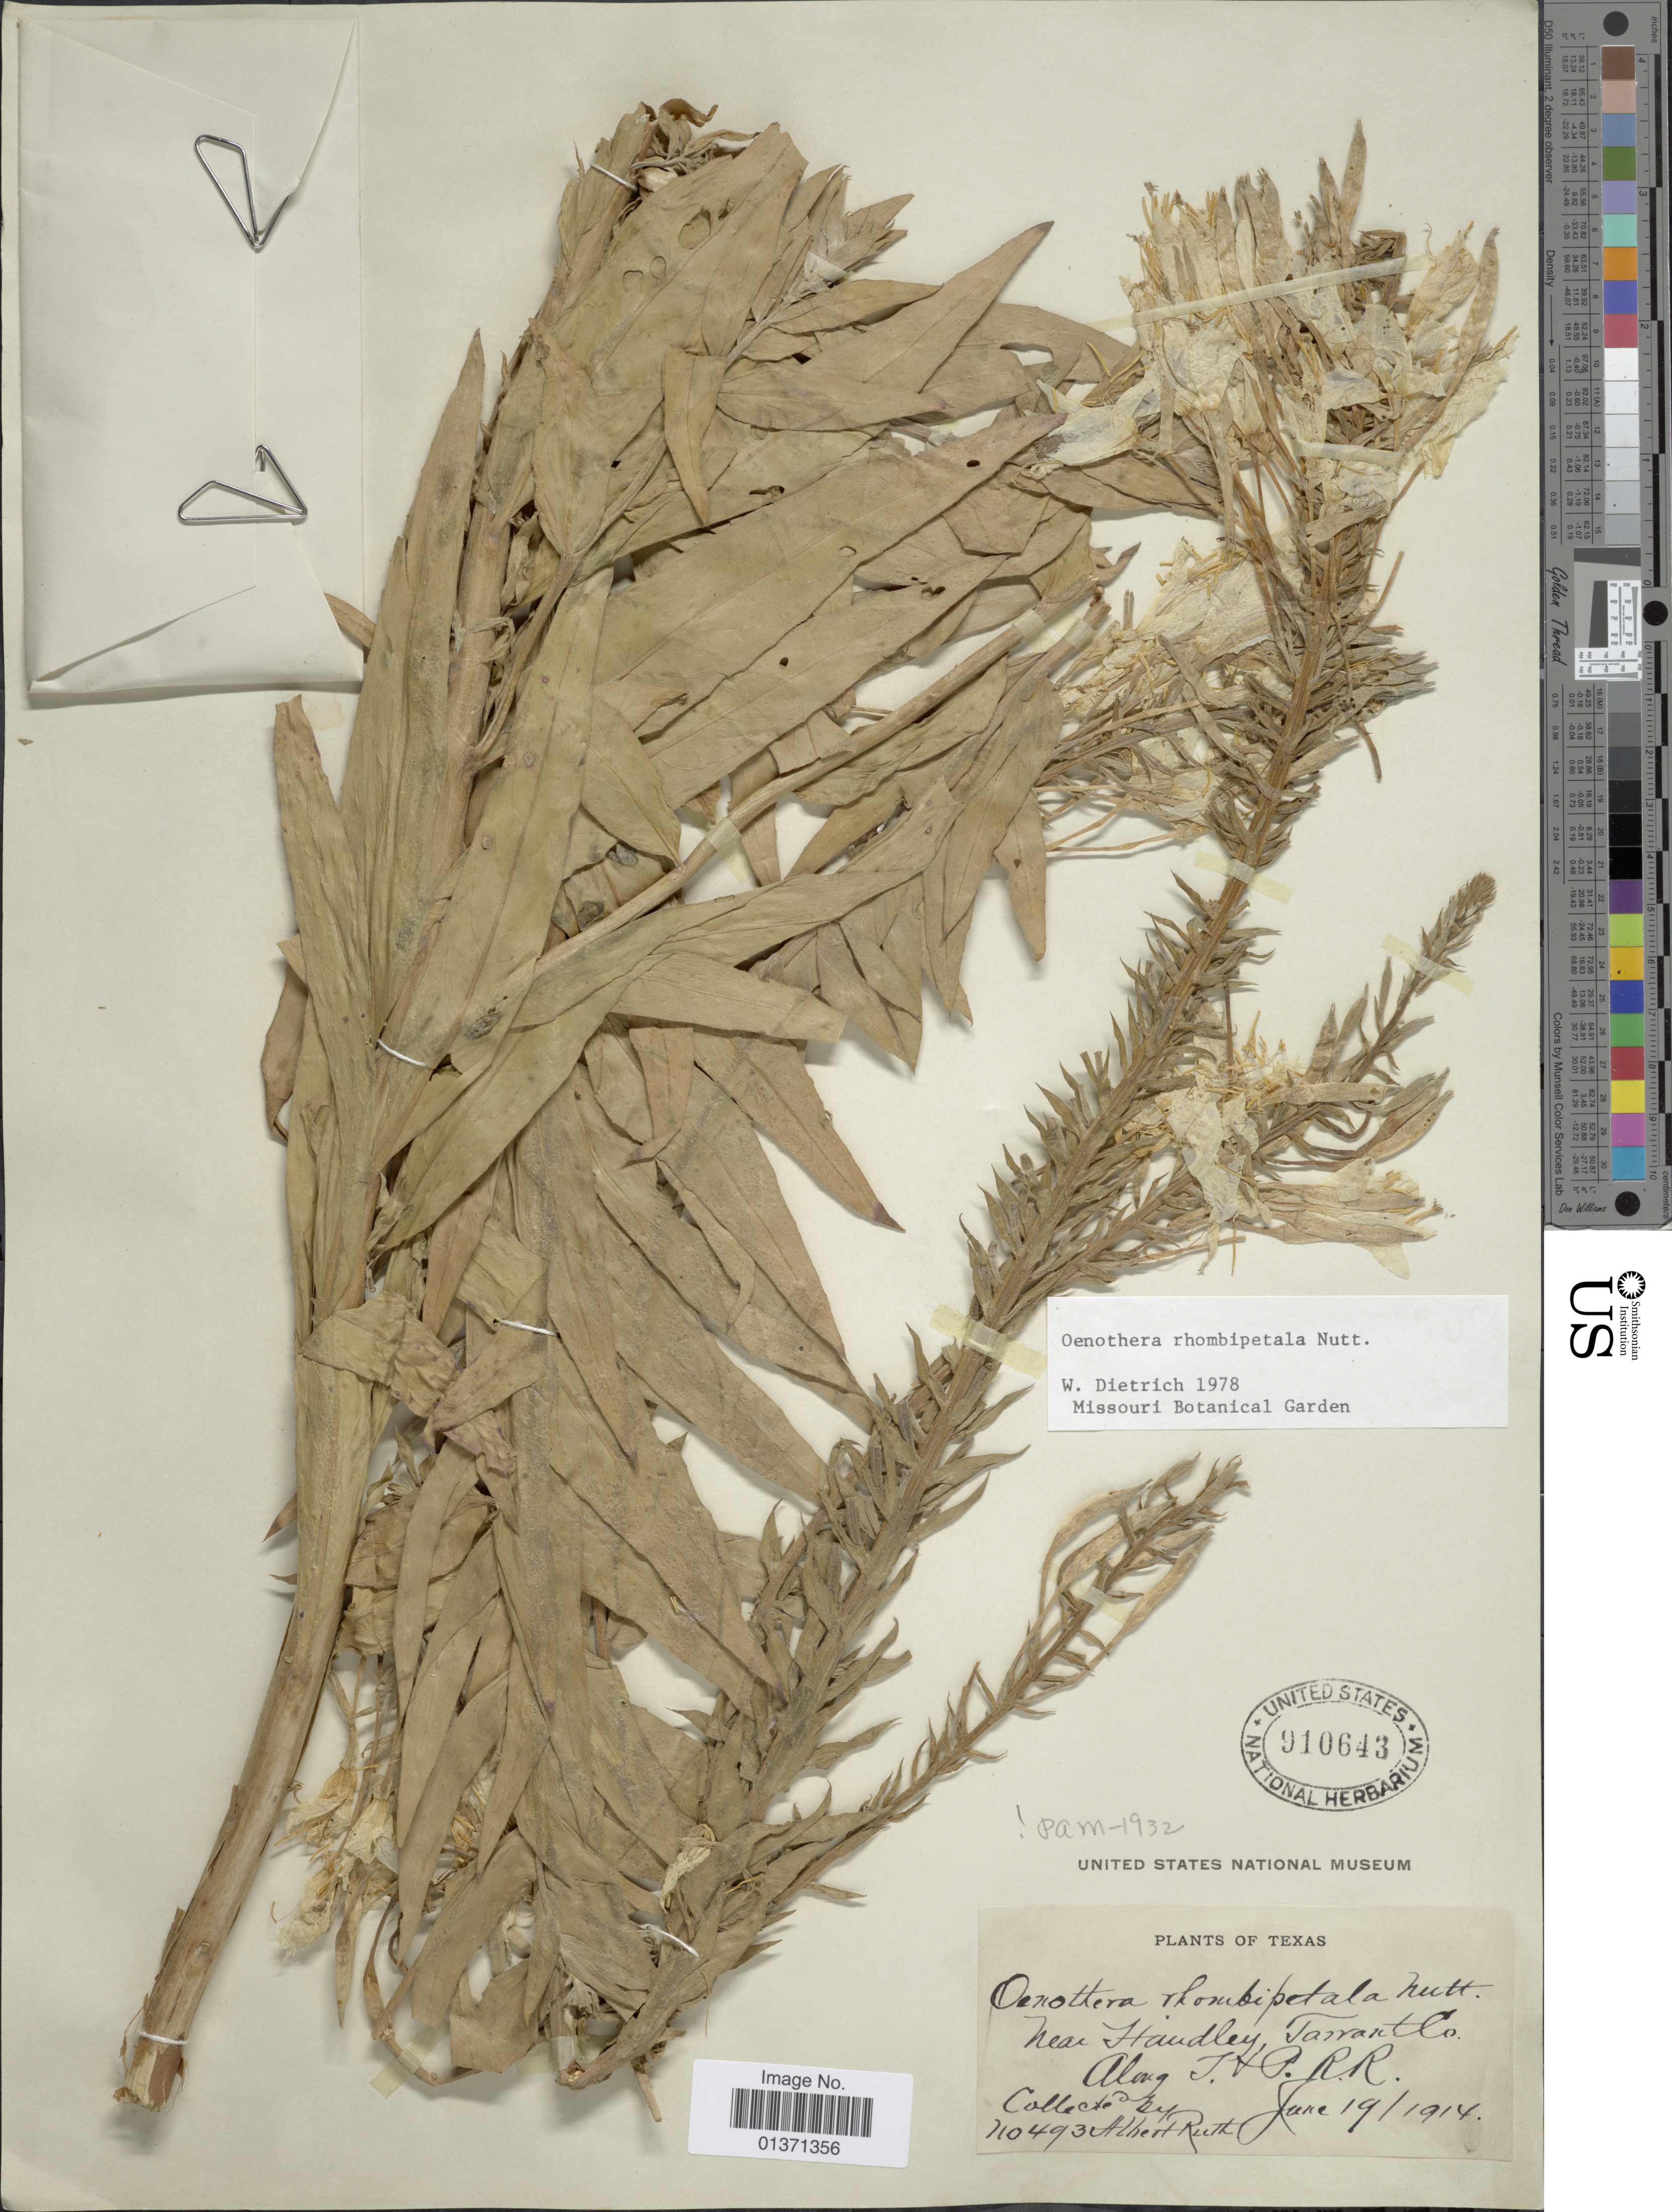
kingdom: Plantae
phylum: Tracheophyta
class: Magnoliopsida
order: Myrtales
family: Onagraceae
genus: Oenothera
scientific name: Oenothera rhombipetala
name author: Nutt. ex Torr & A. Gray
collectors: A. Ruth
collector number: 110493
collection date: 1914-06-19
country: United States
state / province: Texas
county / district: Tarrant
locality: Near Handley, Tarrant Co., Along T.+P. R.R. [Texas + Pacific Railroad]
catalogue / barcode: US 910643